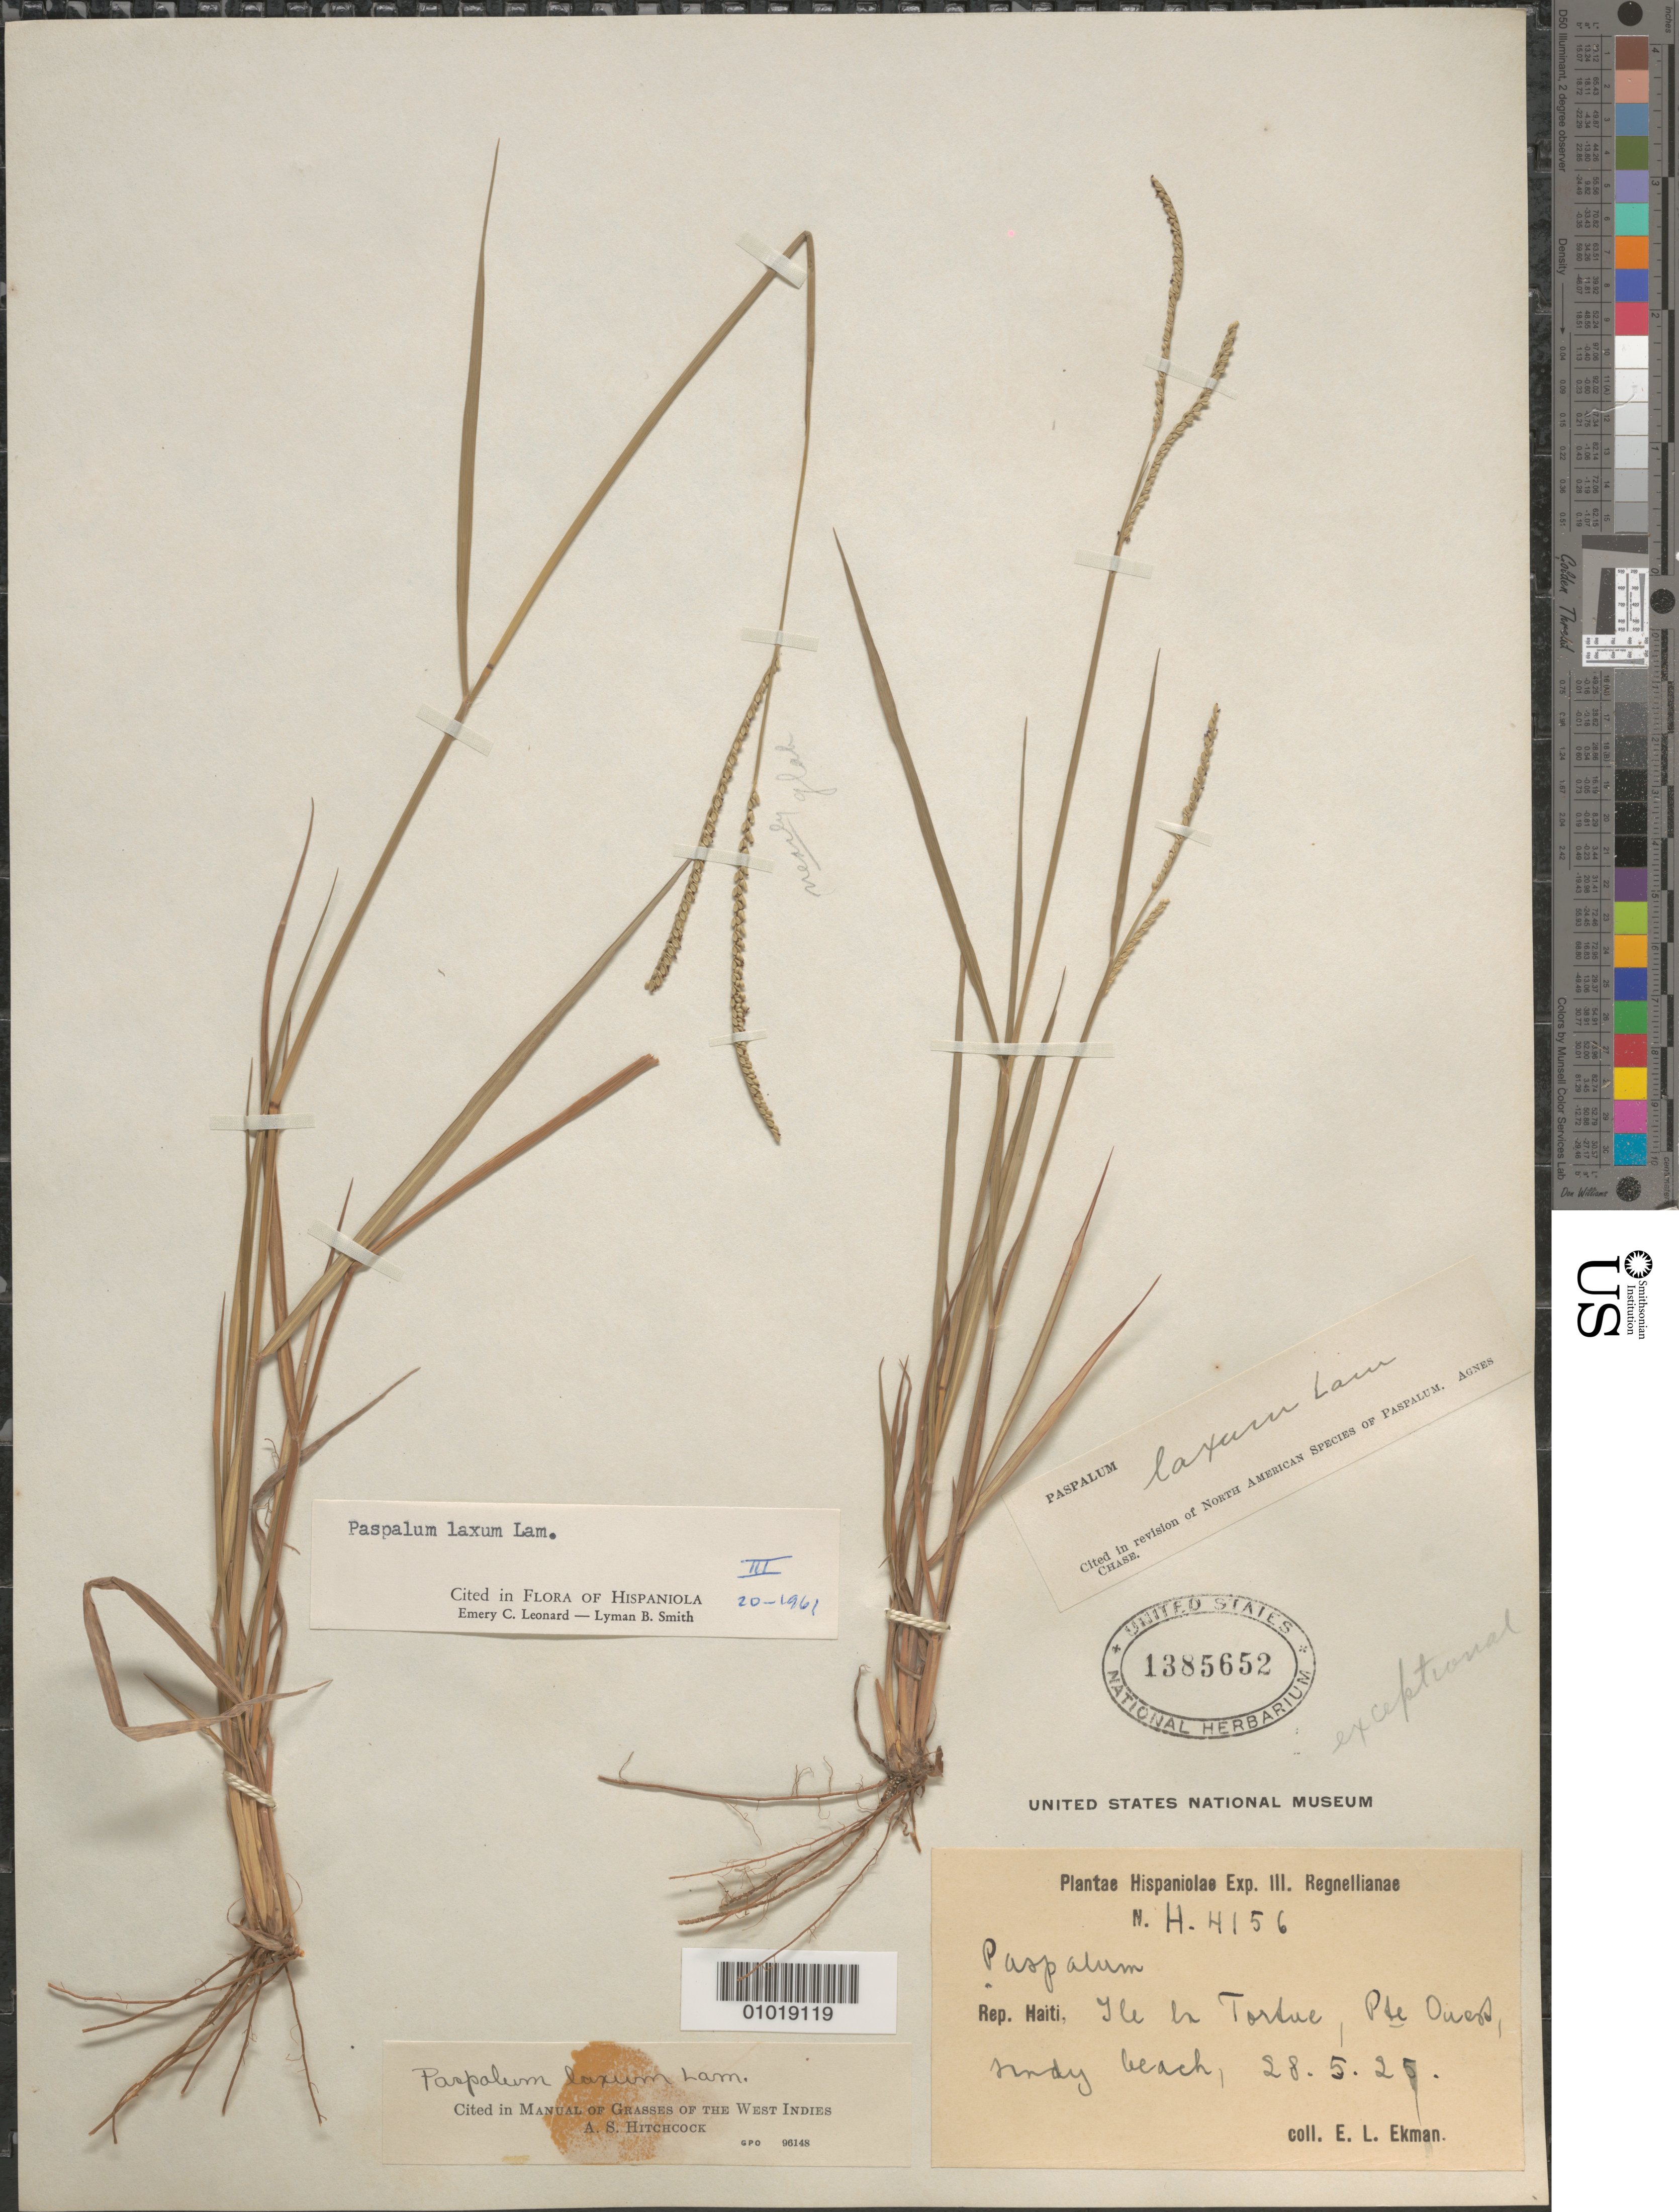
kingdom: Plantae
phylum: Tracheophyta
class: Liliopsida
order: Poales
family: Poaceae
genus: Paspalum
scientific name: Paspalum laxum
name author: Lam.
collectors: E. L. Ekman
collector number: H 4156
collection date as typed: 28 May 1925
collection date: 1925-05-28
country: Haiti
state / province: Nord-Óuest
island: Île de la Tortue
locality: Ile la Tortue, Pte. Ouest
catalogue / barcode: US 1385652